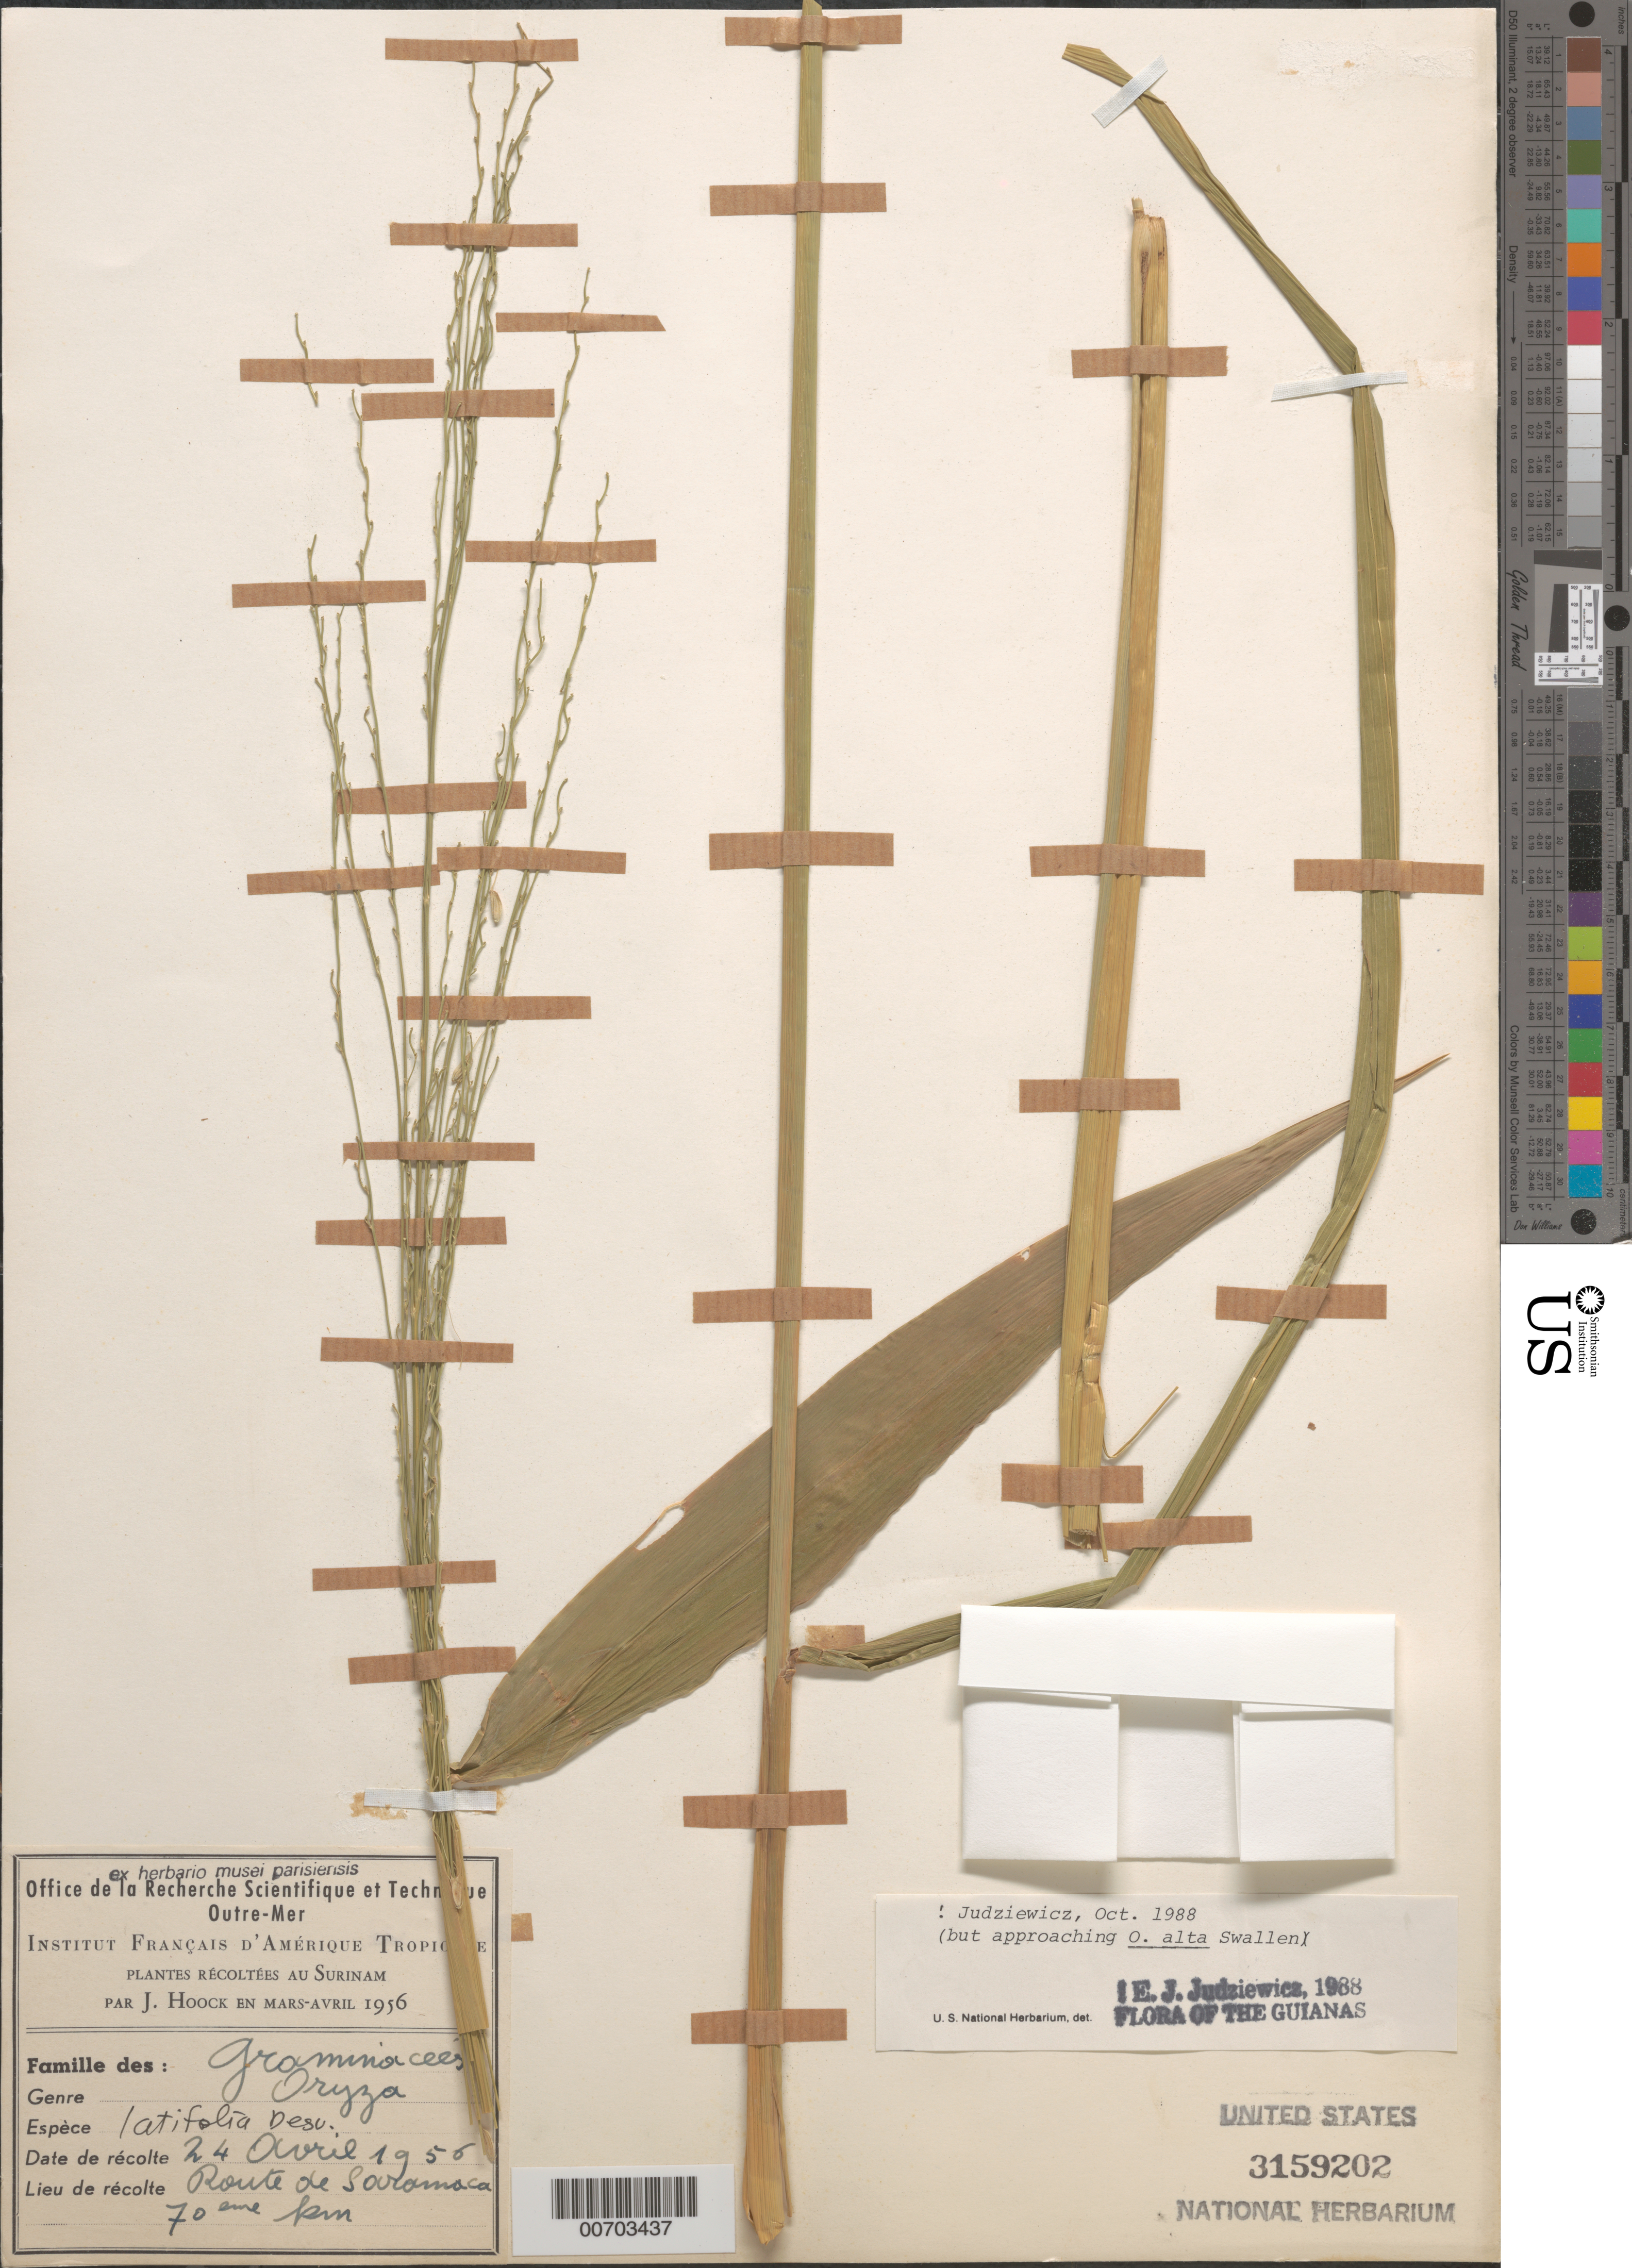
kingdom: Plantae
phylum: Tracheophyta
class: Liliopsida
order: Poales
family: Poaceae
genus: Oryza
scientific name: Oryza latifolia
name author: Desv.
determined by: Judziewicz, E. J.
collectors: J. Hoock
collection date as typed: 24-Apr-56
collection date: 1956-04-24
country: Suriname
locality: Route de Saramaca 70 km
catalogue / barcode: US 3159202